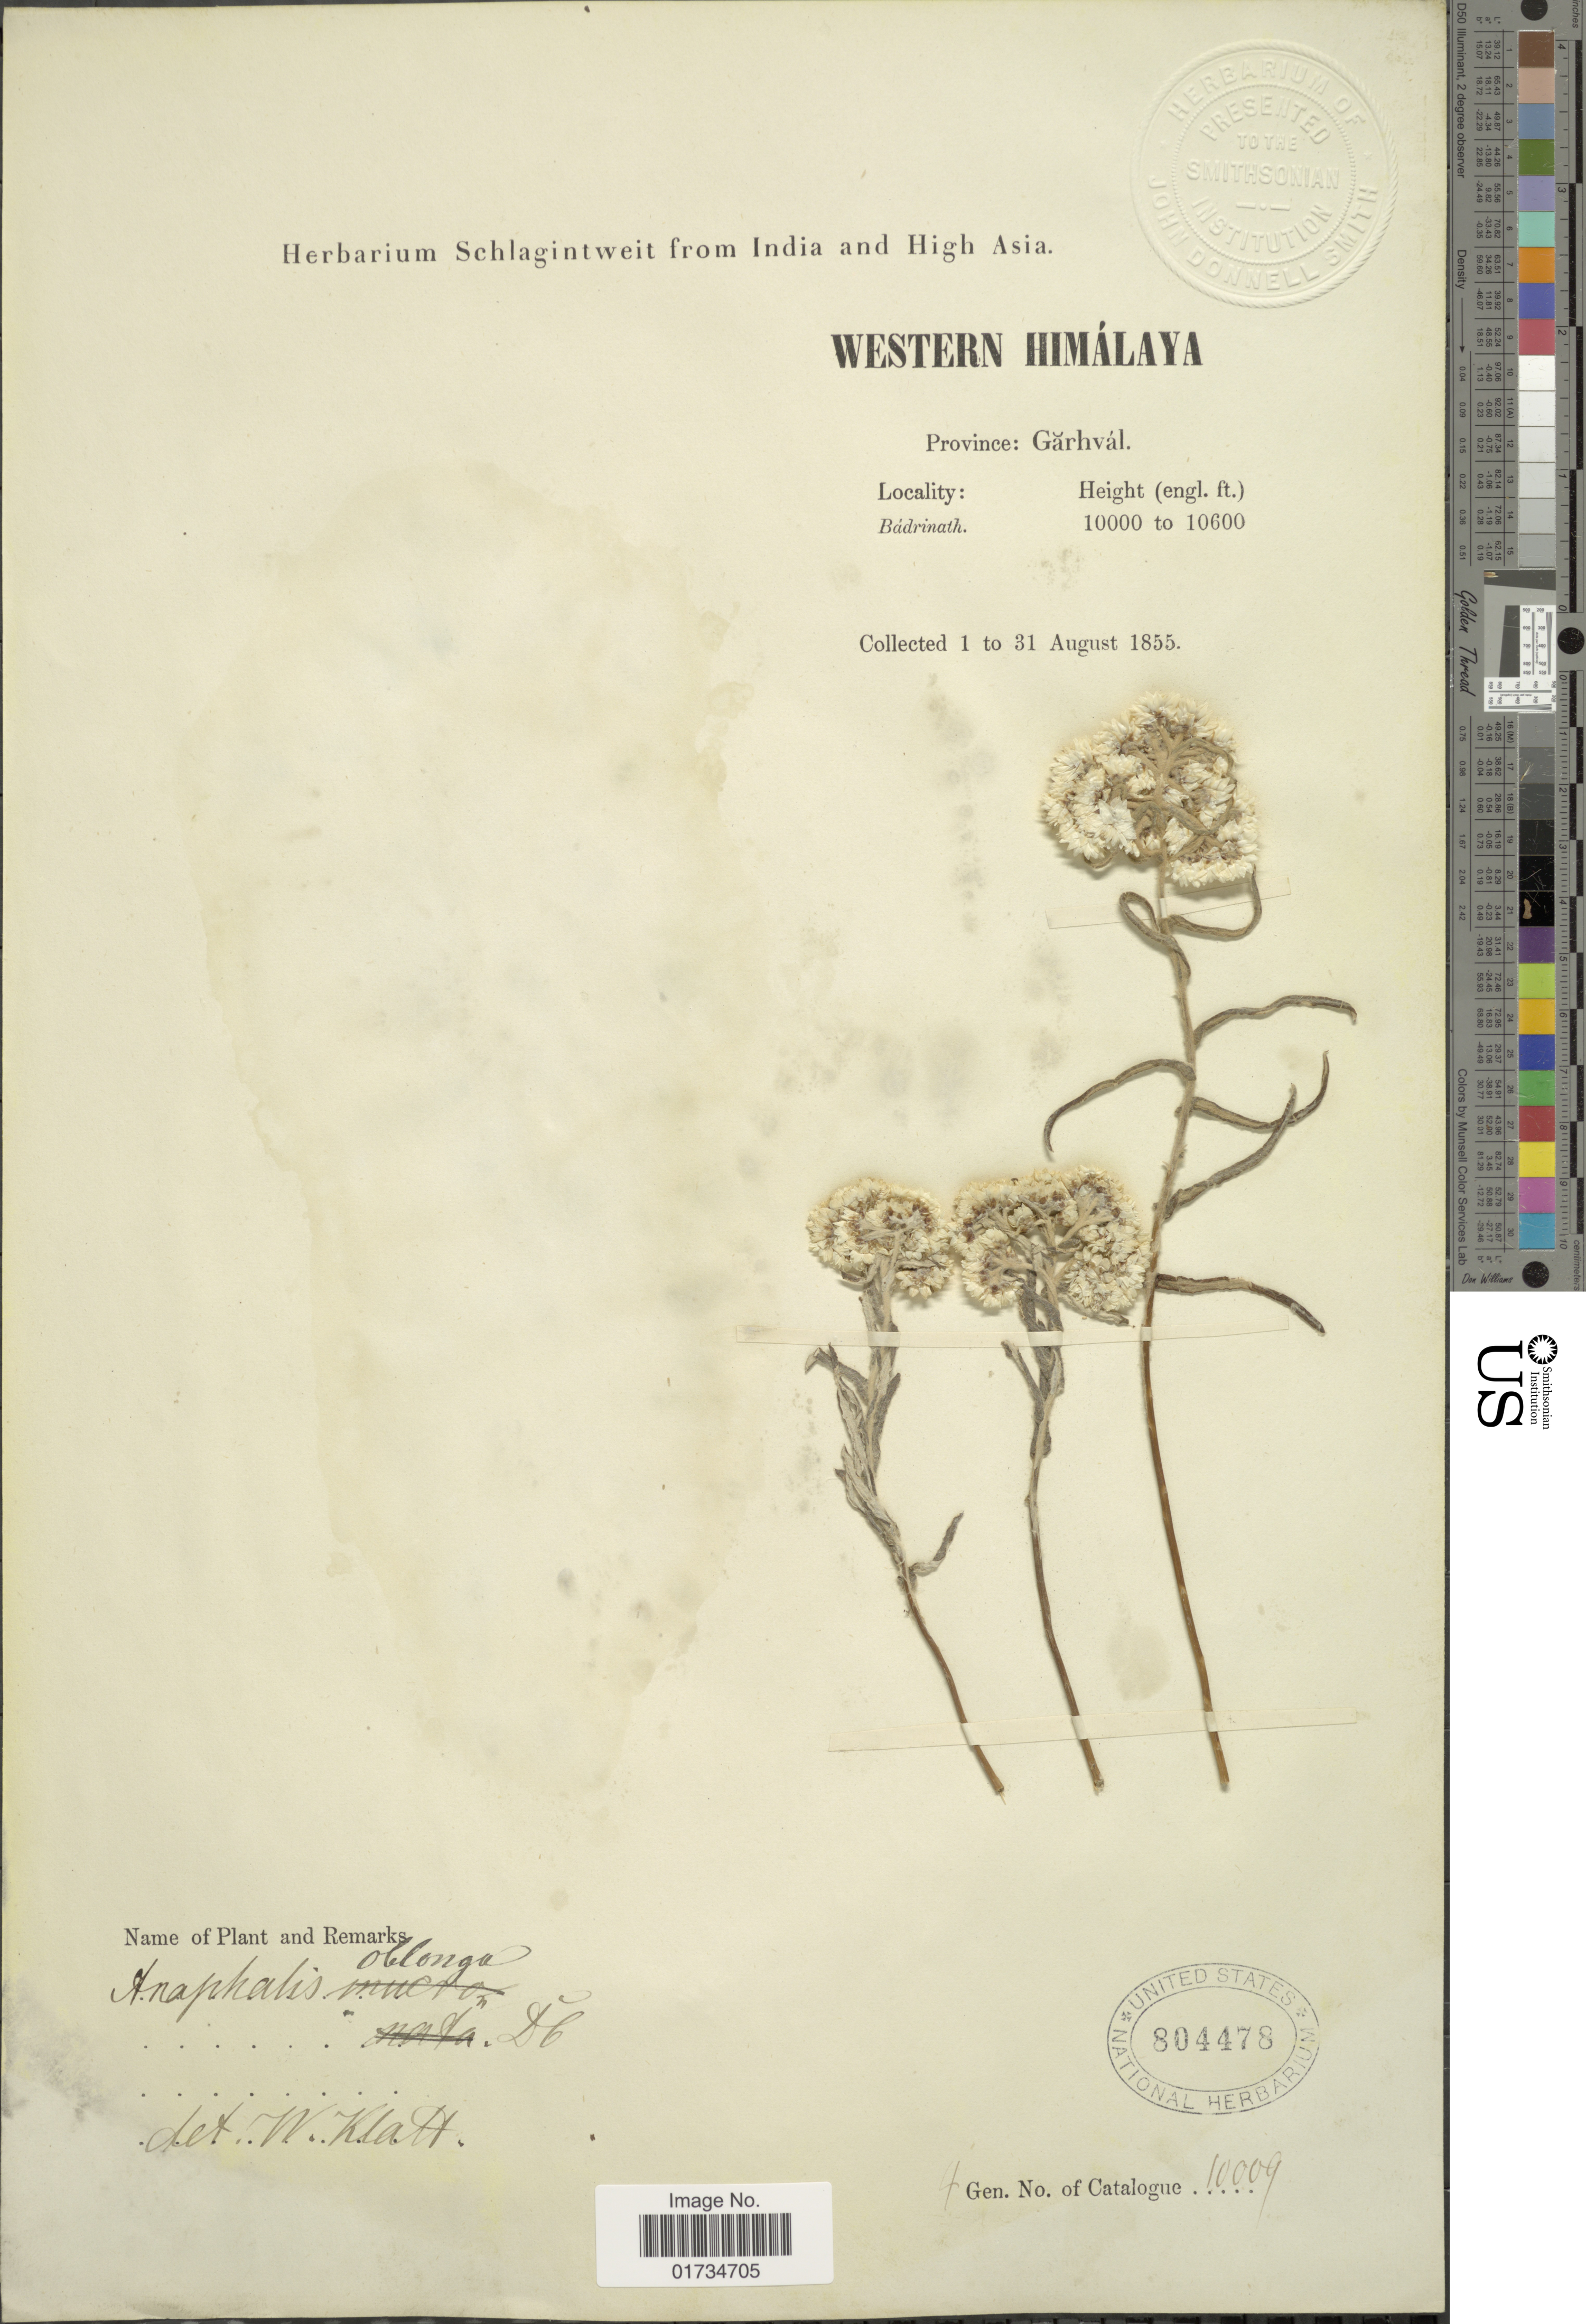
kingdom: Plantae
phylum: Tracheophyta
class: Magnoliopsida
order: Asterales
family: Asteraceae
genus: Anaphalis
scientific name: Anaphalis subdecurrens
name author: (DC.) Gamble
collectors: ex herb. Schlagintweit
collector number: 10009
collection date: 1855-08-01/1855-08-31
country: India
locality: Western Himalaya. Province: Garhval. Badrinath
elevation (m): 3048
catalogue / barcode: US 804478